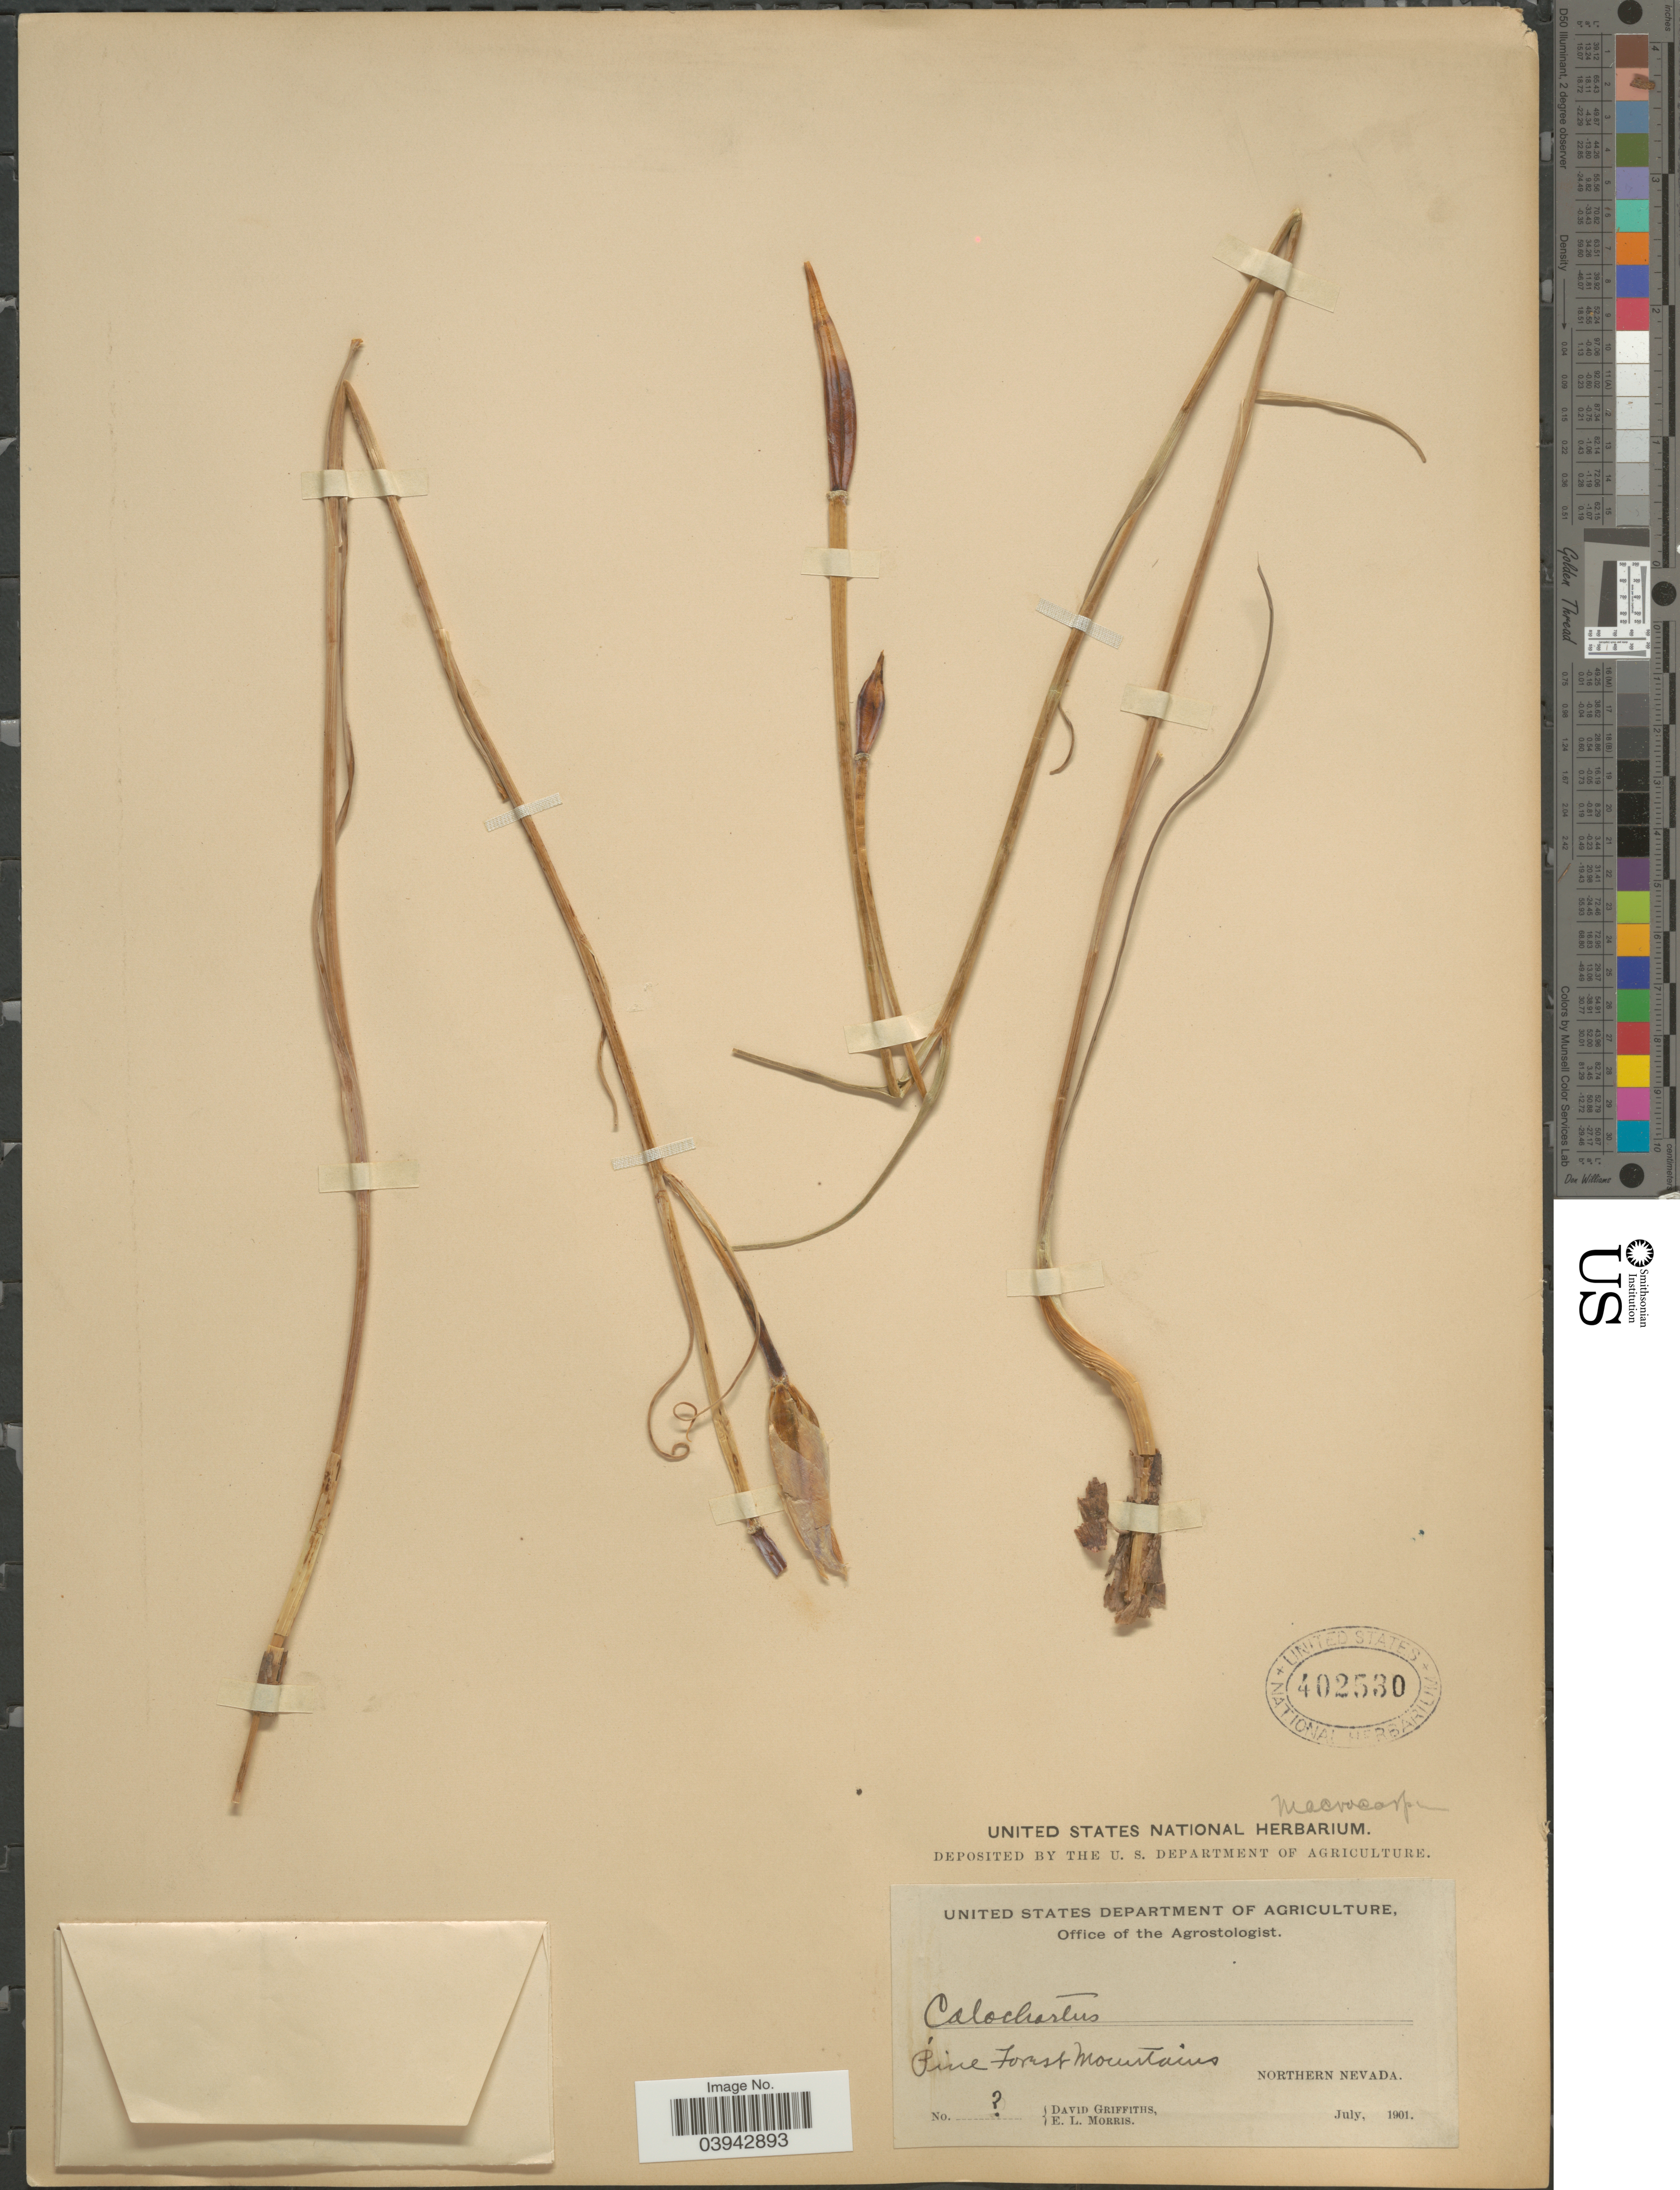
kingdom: Plantae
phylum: Tracheophyta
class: Liliopsida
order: Liliales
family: Liliaceae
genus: Calochortus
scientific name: Calochortus macrocarpus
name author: Douglas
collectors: D. Griffiths & E. Morris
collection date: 1901-07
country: United States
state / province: Nevada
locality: Pine Forest Mountains. Northern Nevada.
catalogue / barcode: US 402530